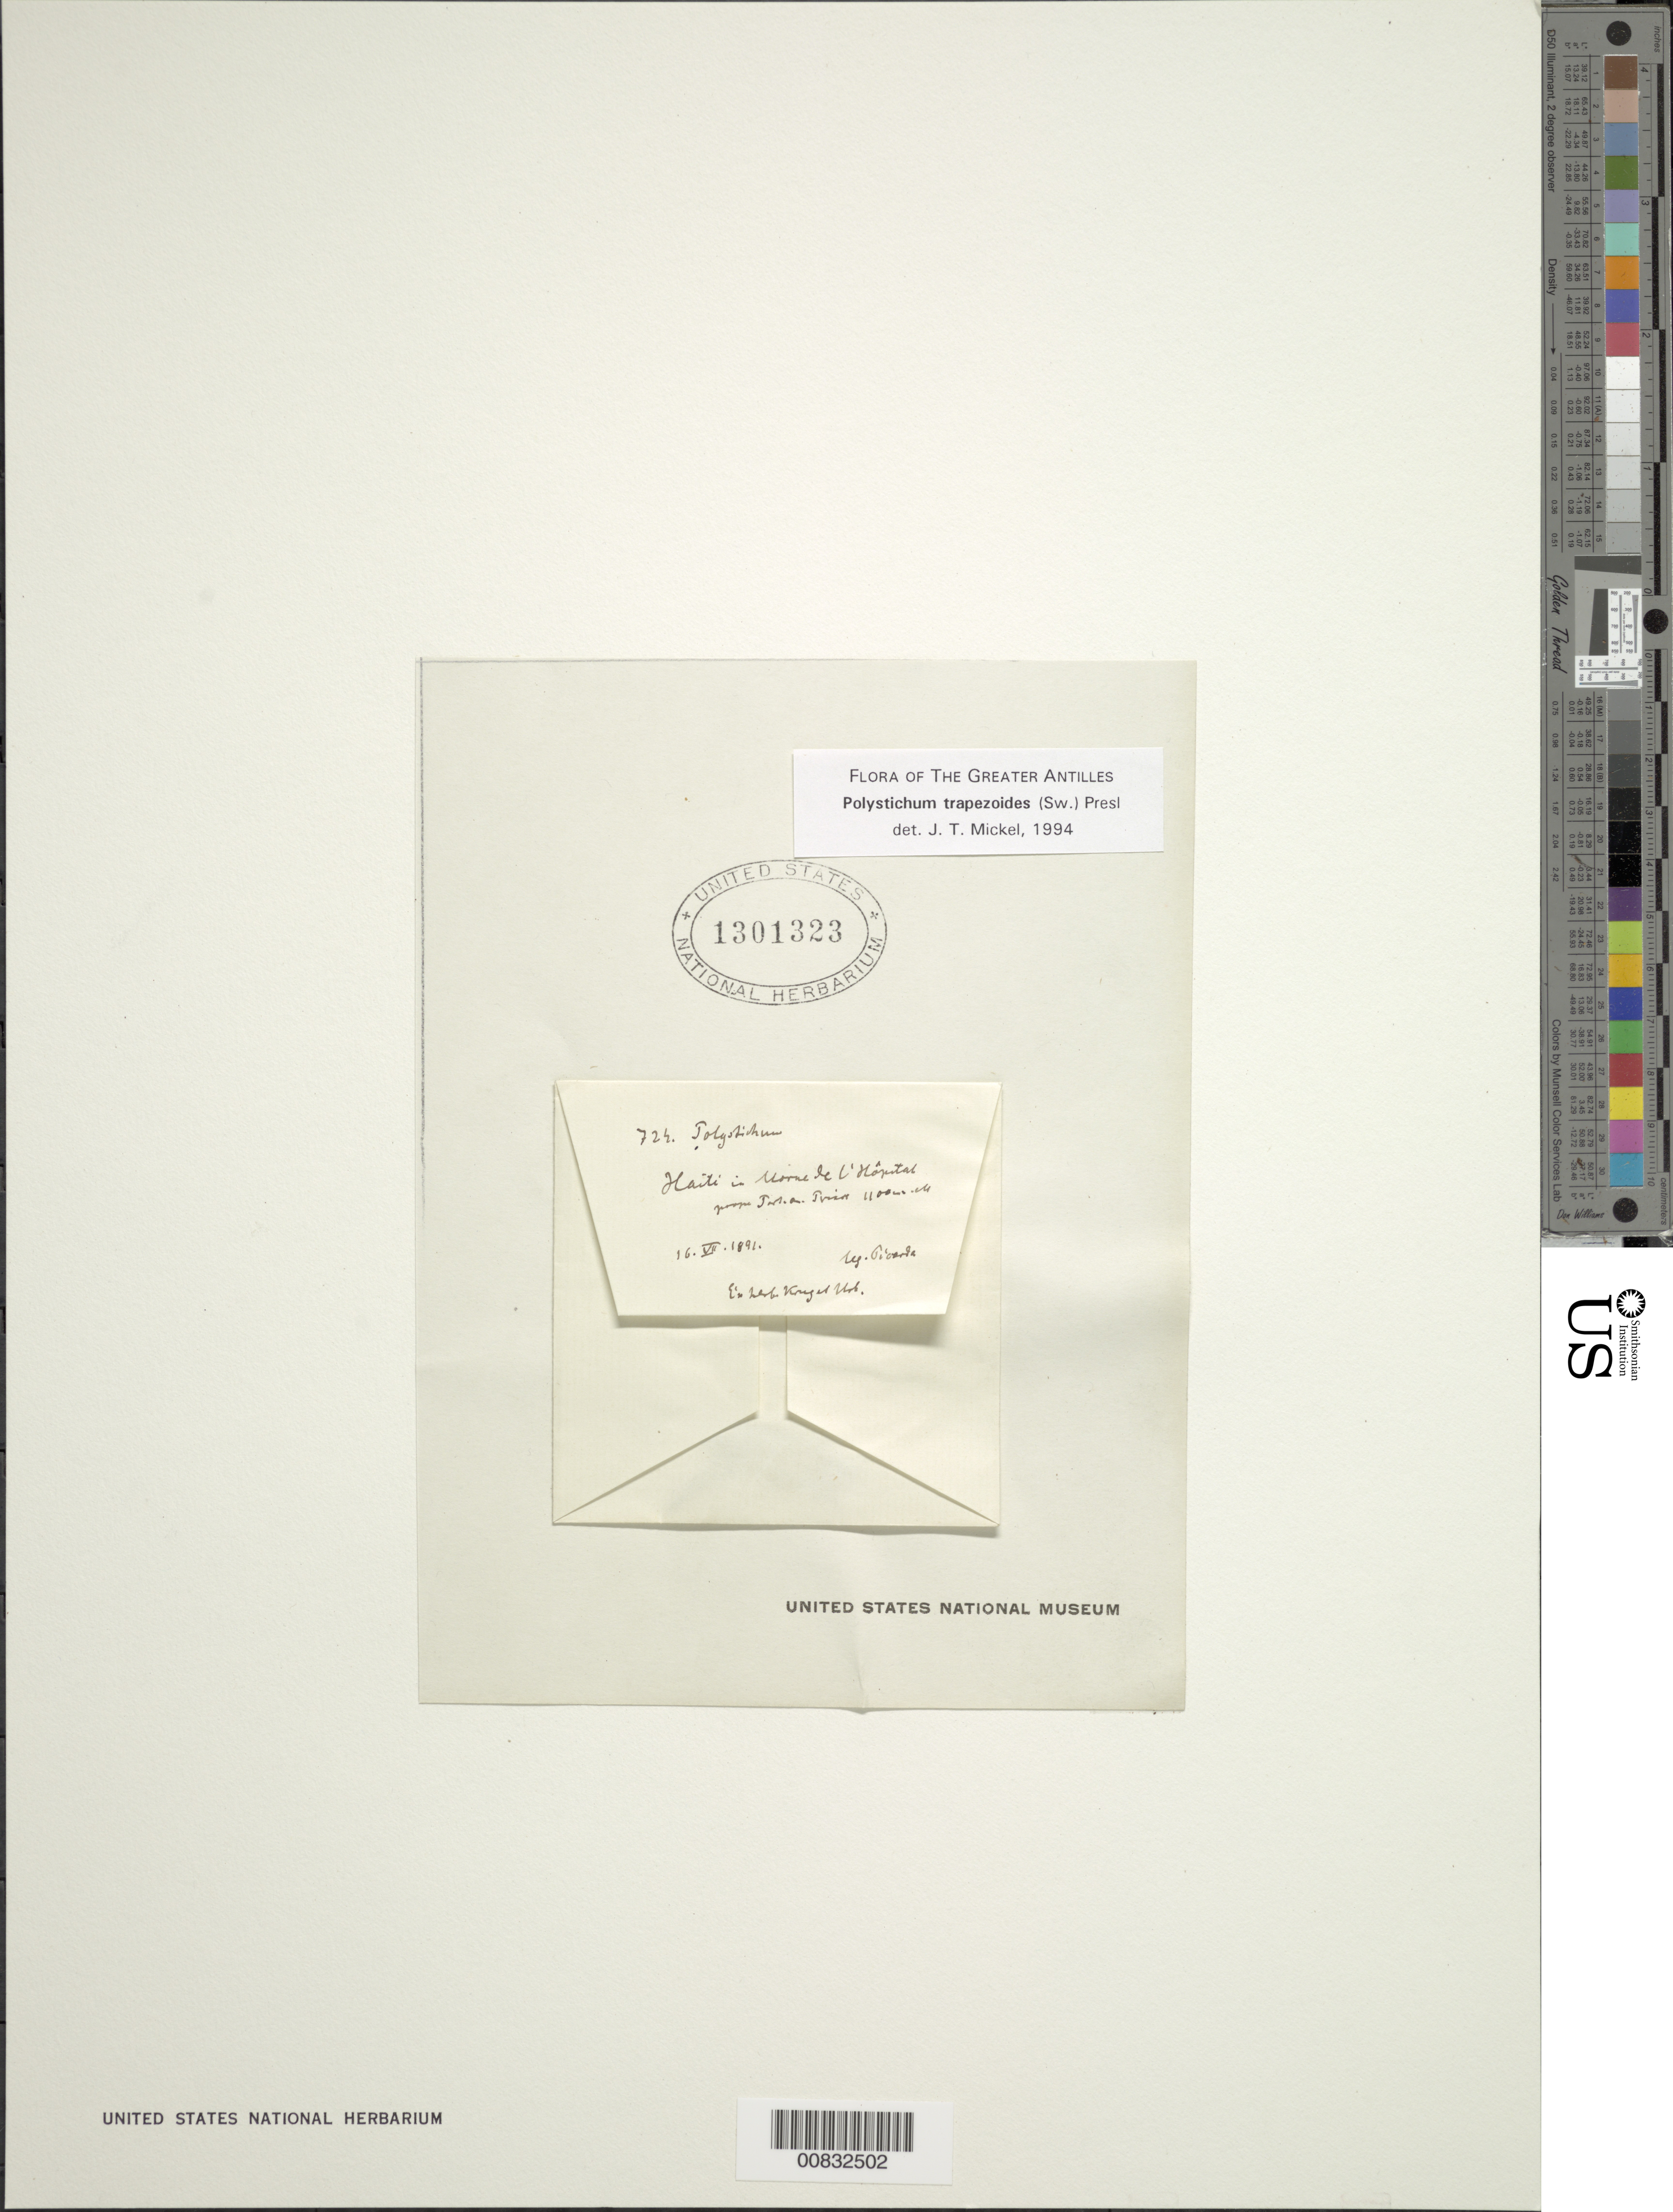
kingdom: Plantae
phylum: Tracheophyta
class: Polypodiopsida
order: Polypodiales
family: Dryopteridaceae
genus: Polystichum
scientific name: Polystichum trapezoides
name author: (Sw.) C. Presl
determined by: Mickel, J. T., (NY), New York Botanical Garden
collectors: -. Picarda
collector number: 724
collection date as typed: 16 Jul 1891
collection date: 1891-07-16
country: Haiti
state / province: Óuest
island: Hispaniola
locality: Morne de l'Hôpital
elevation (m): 1100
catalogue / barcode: US 1301323